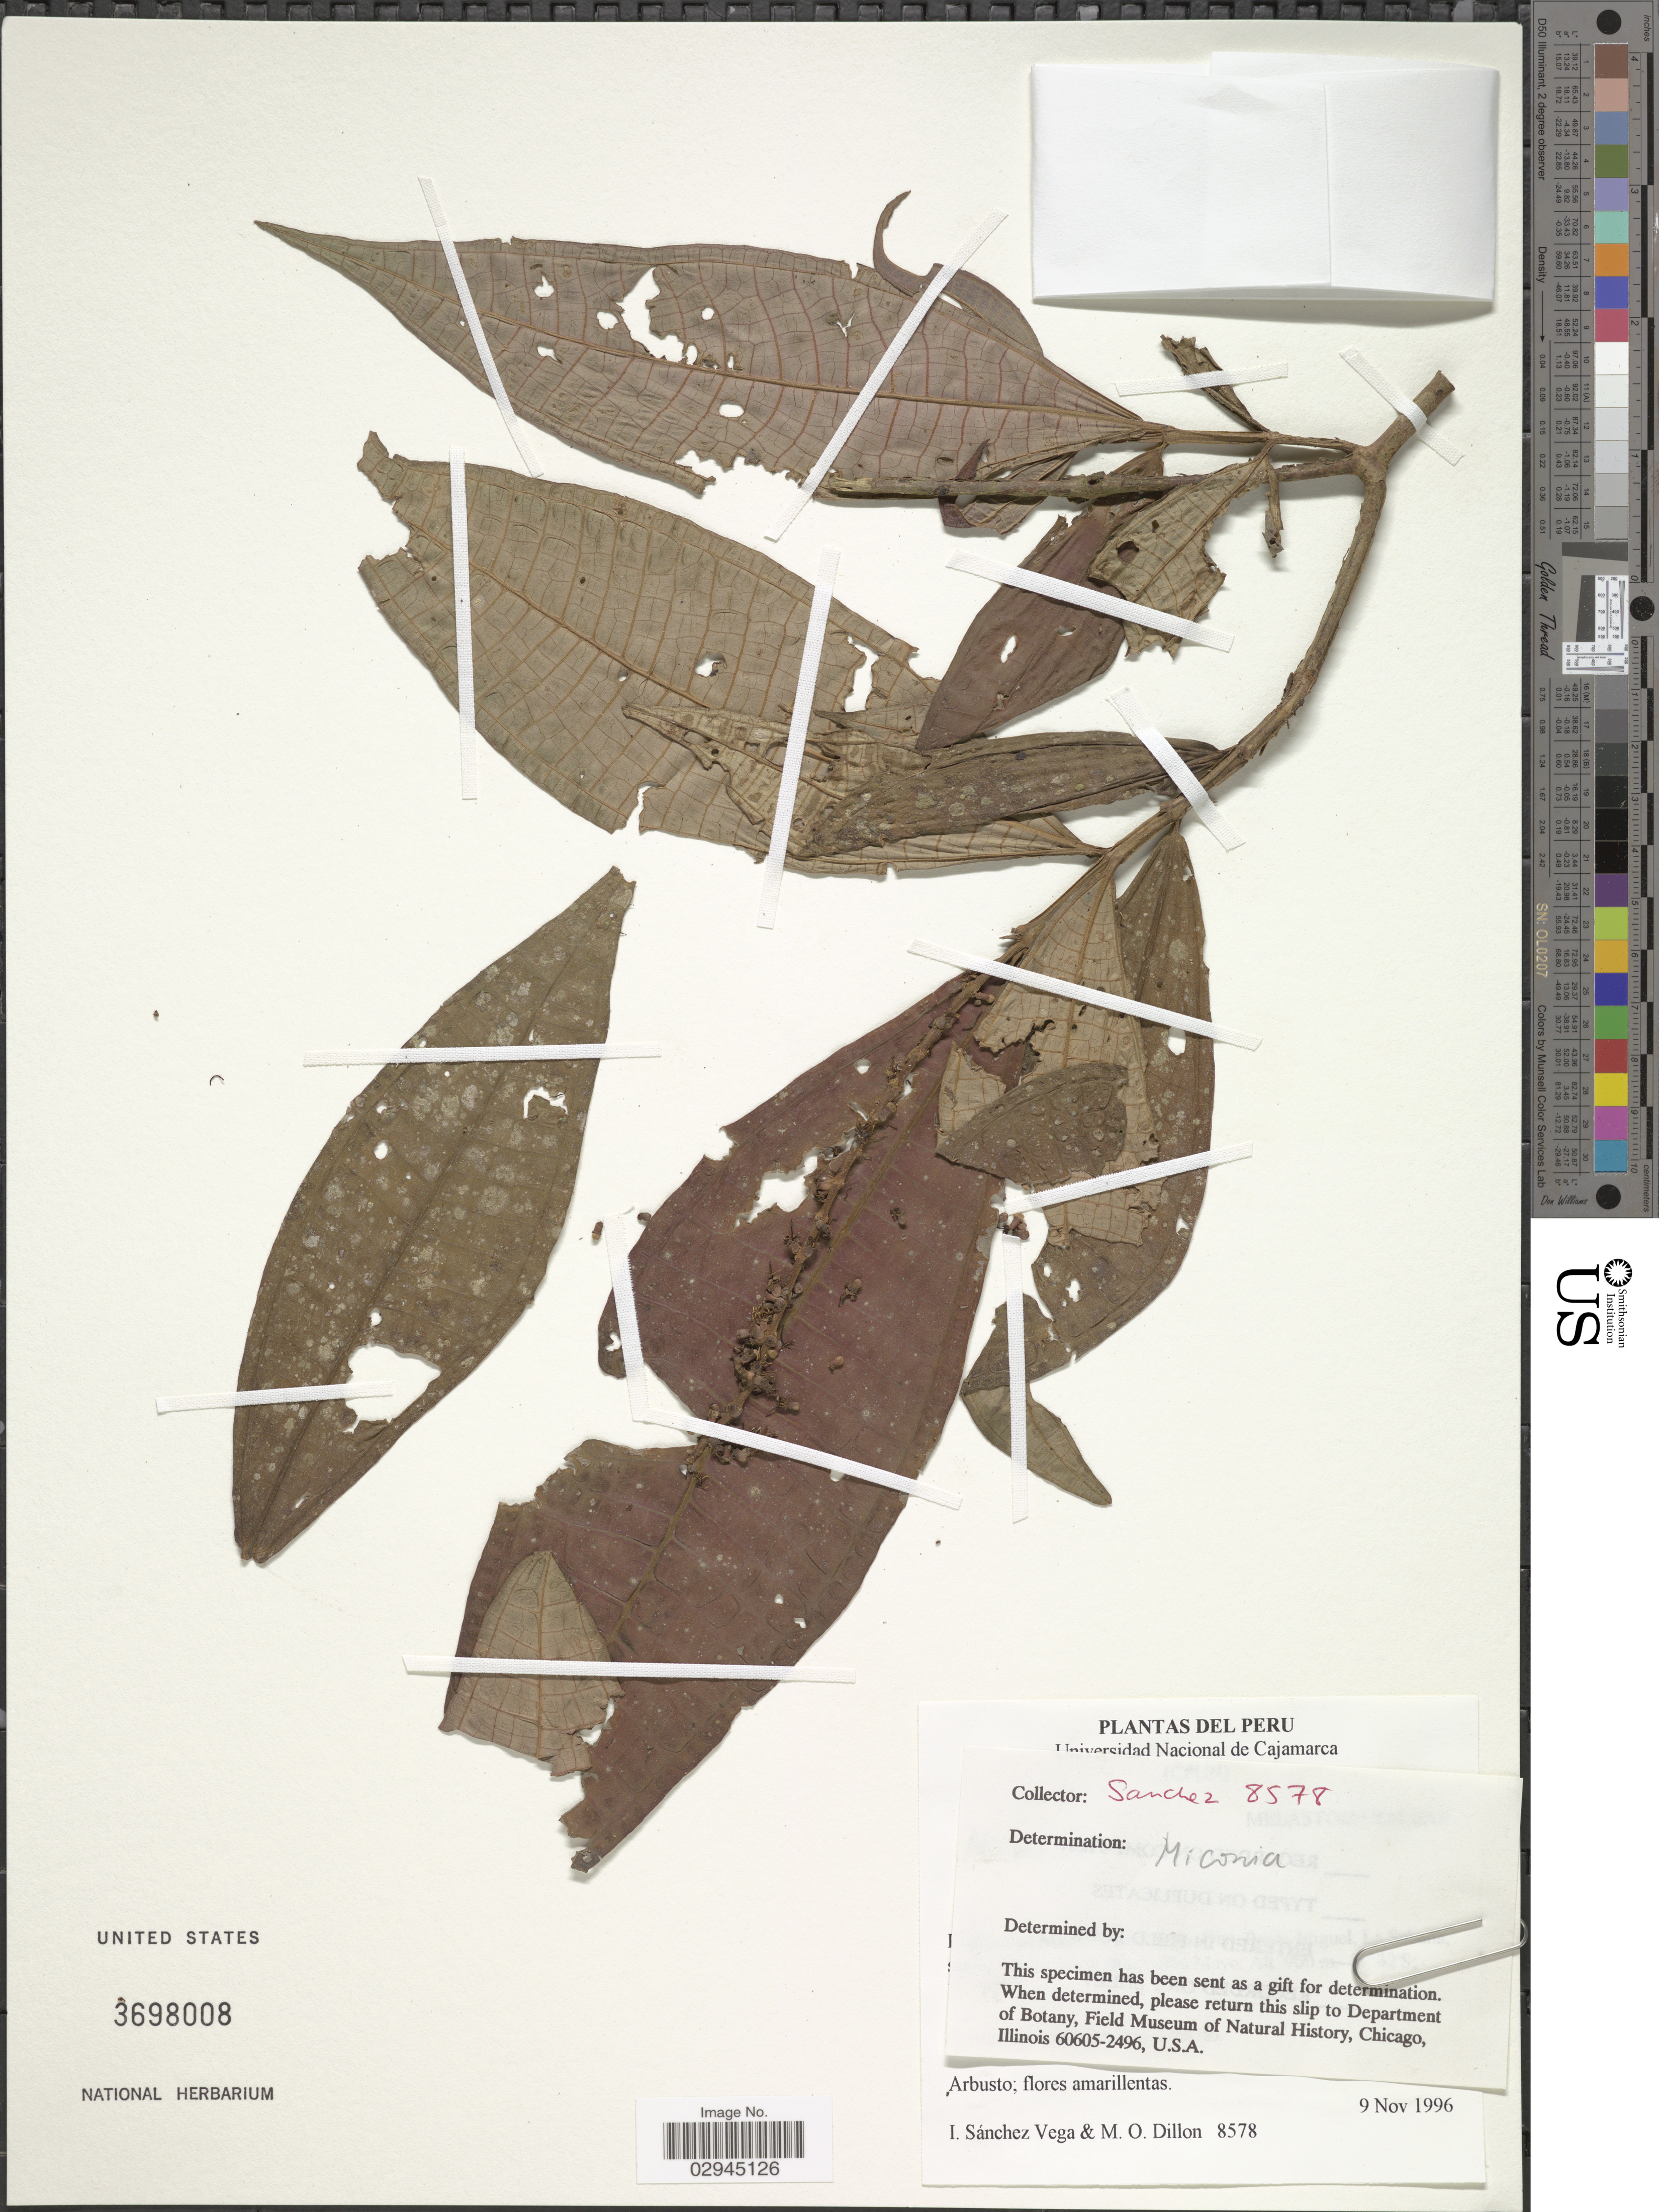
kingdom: Plantae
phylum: Tracheophyta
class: Magnoliopsida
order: Myrtales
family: Melastomataceae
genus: Miconia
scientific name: Miconia triplinervis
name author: Ruiz & Pav.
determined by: Michelangeli, F. A.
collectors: I. Sánchez Vega & M. O. Dillon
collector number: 8578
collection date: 1996-11-09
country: Peru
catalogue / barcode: US 3698008